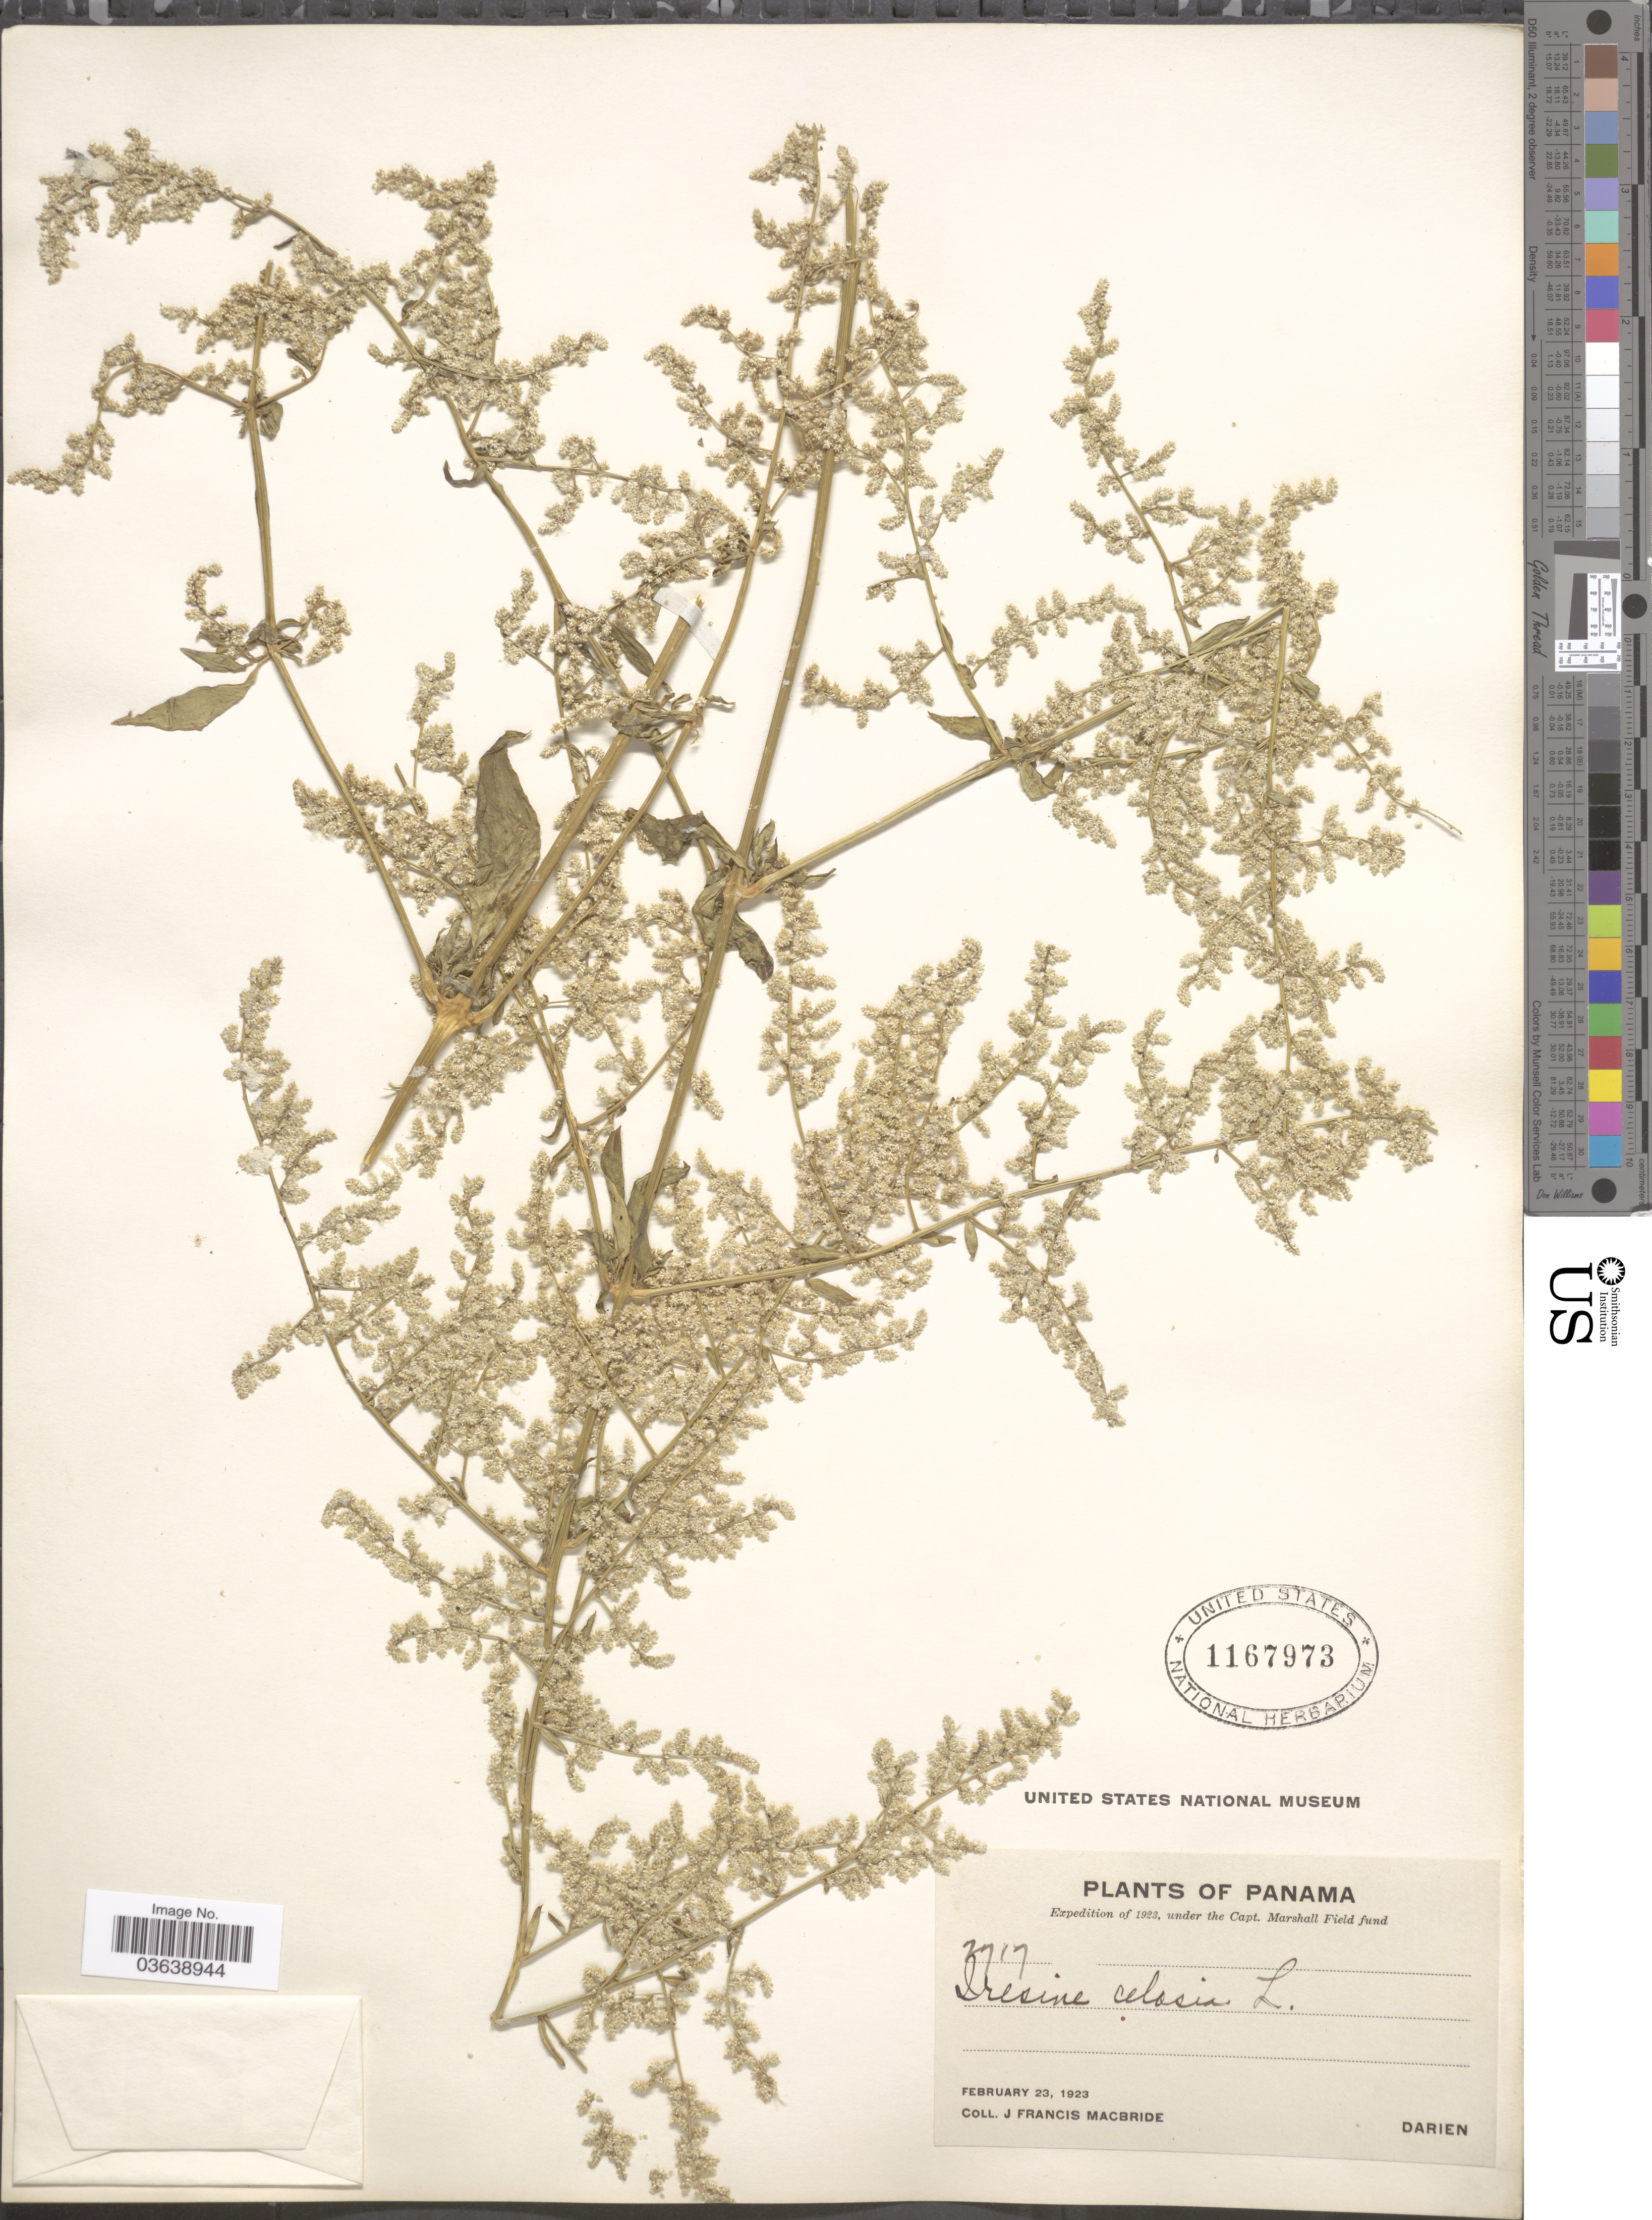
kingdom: Plantae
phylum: Tracheophyta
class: Magnoliopsida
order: Caryophyllales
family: Amaranthaceae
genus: Iresine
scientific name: Iresine celosia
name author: L.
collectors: J. F. Macbride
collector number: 2717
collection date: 1923-02-23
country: Panama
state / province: Darién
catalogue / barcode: US 1167973